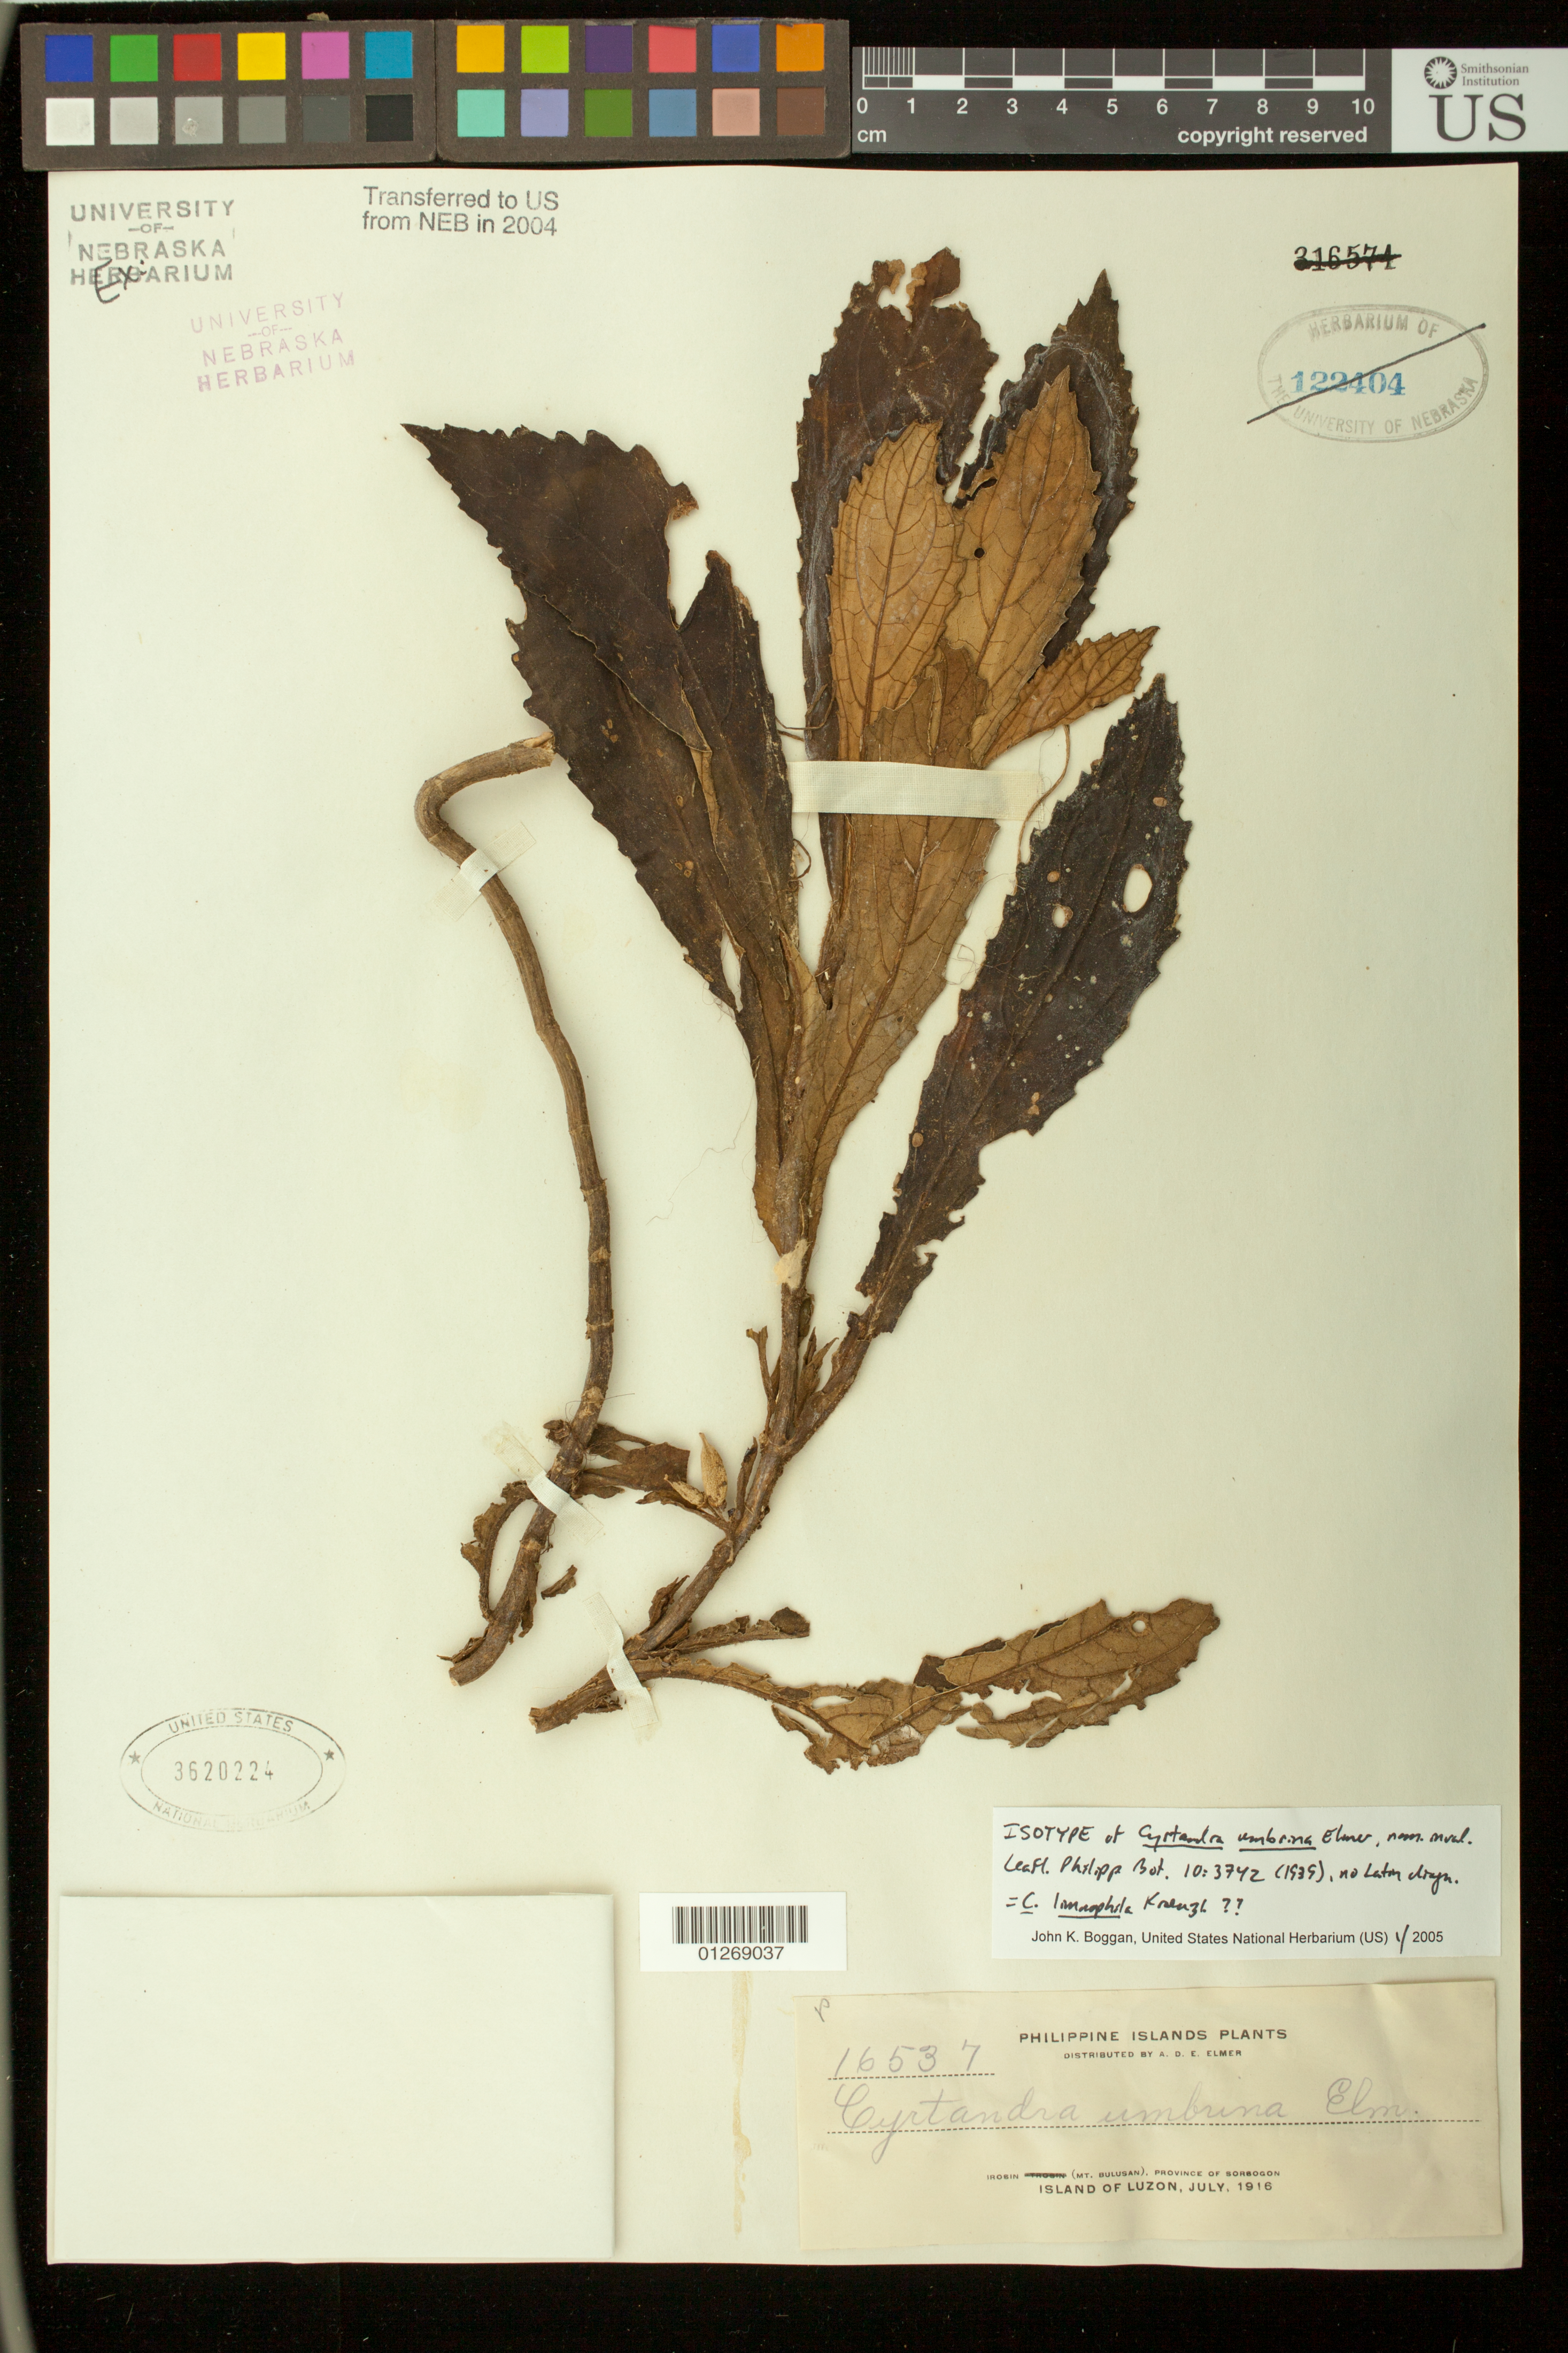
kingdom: Plantae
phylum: Tracheophyta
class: Magnoliopsida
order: Lamiales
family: Gesneriaceae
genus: Cyrtandra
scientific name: Cyrtandra umbrina Elmer, nom. inval.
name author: Elmer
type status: Voucher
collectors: A. D. E. Elmer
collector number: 16537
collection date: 1916-07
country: Philippines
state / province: Bicol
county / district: Sorsogon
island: Luzon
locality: Irosin (Mt. Bulusan), Province of Sorsogon, Island of Luzon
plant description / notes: Specimen ex University of Nebraska Herbarium (NEB), transferred to US in 2004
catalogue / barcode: US 3620224